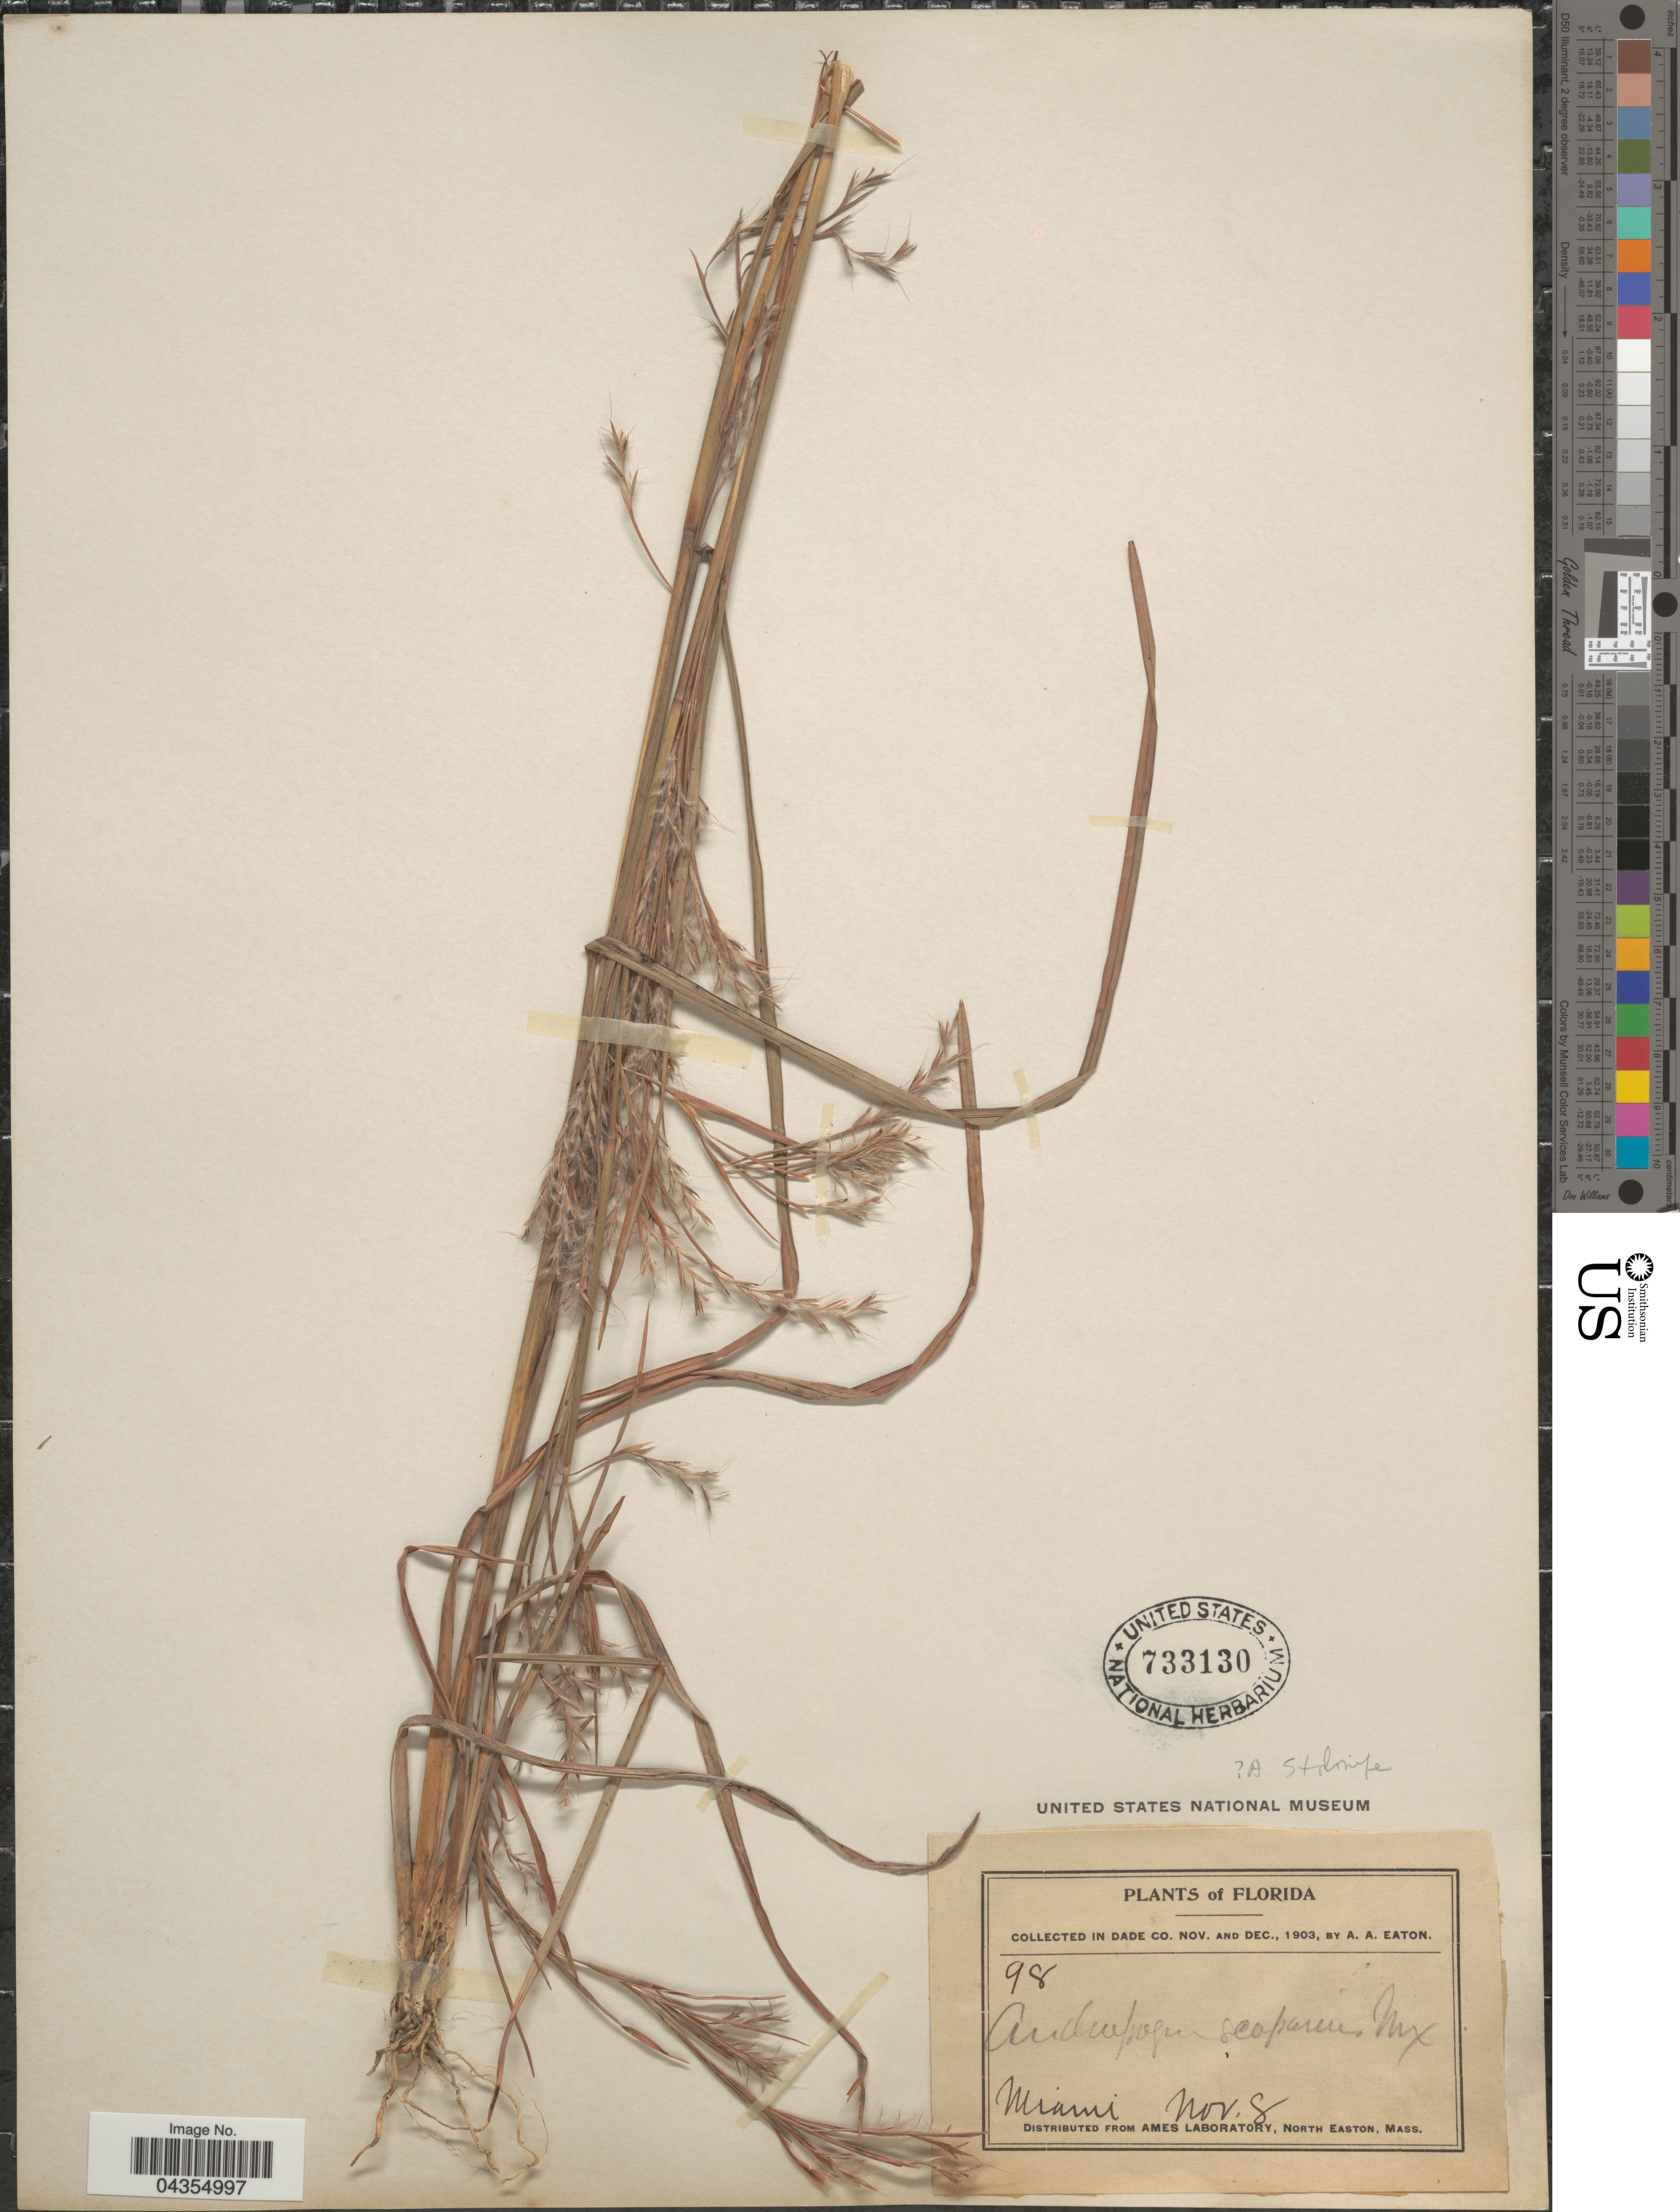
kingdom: Plantae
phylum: Tracheophyta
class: Liliopsida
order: Poales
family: Poaceae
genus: Schizachyrium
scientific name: Schizachyrium sanguineum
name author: (Retz.) Alston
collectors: A. A. Eaton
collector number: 98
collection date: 1903-11-08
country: United States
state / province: Florida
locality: In Dade Co. Miami.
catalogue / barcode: US 733130